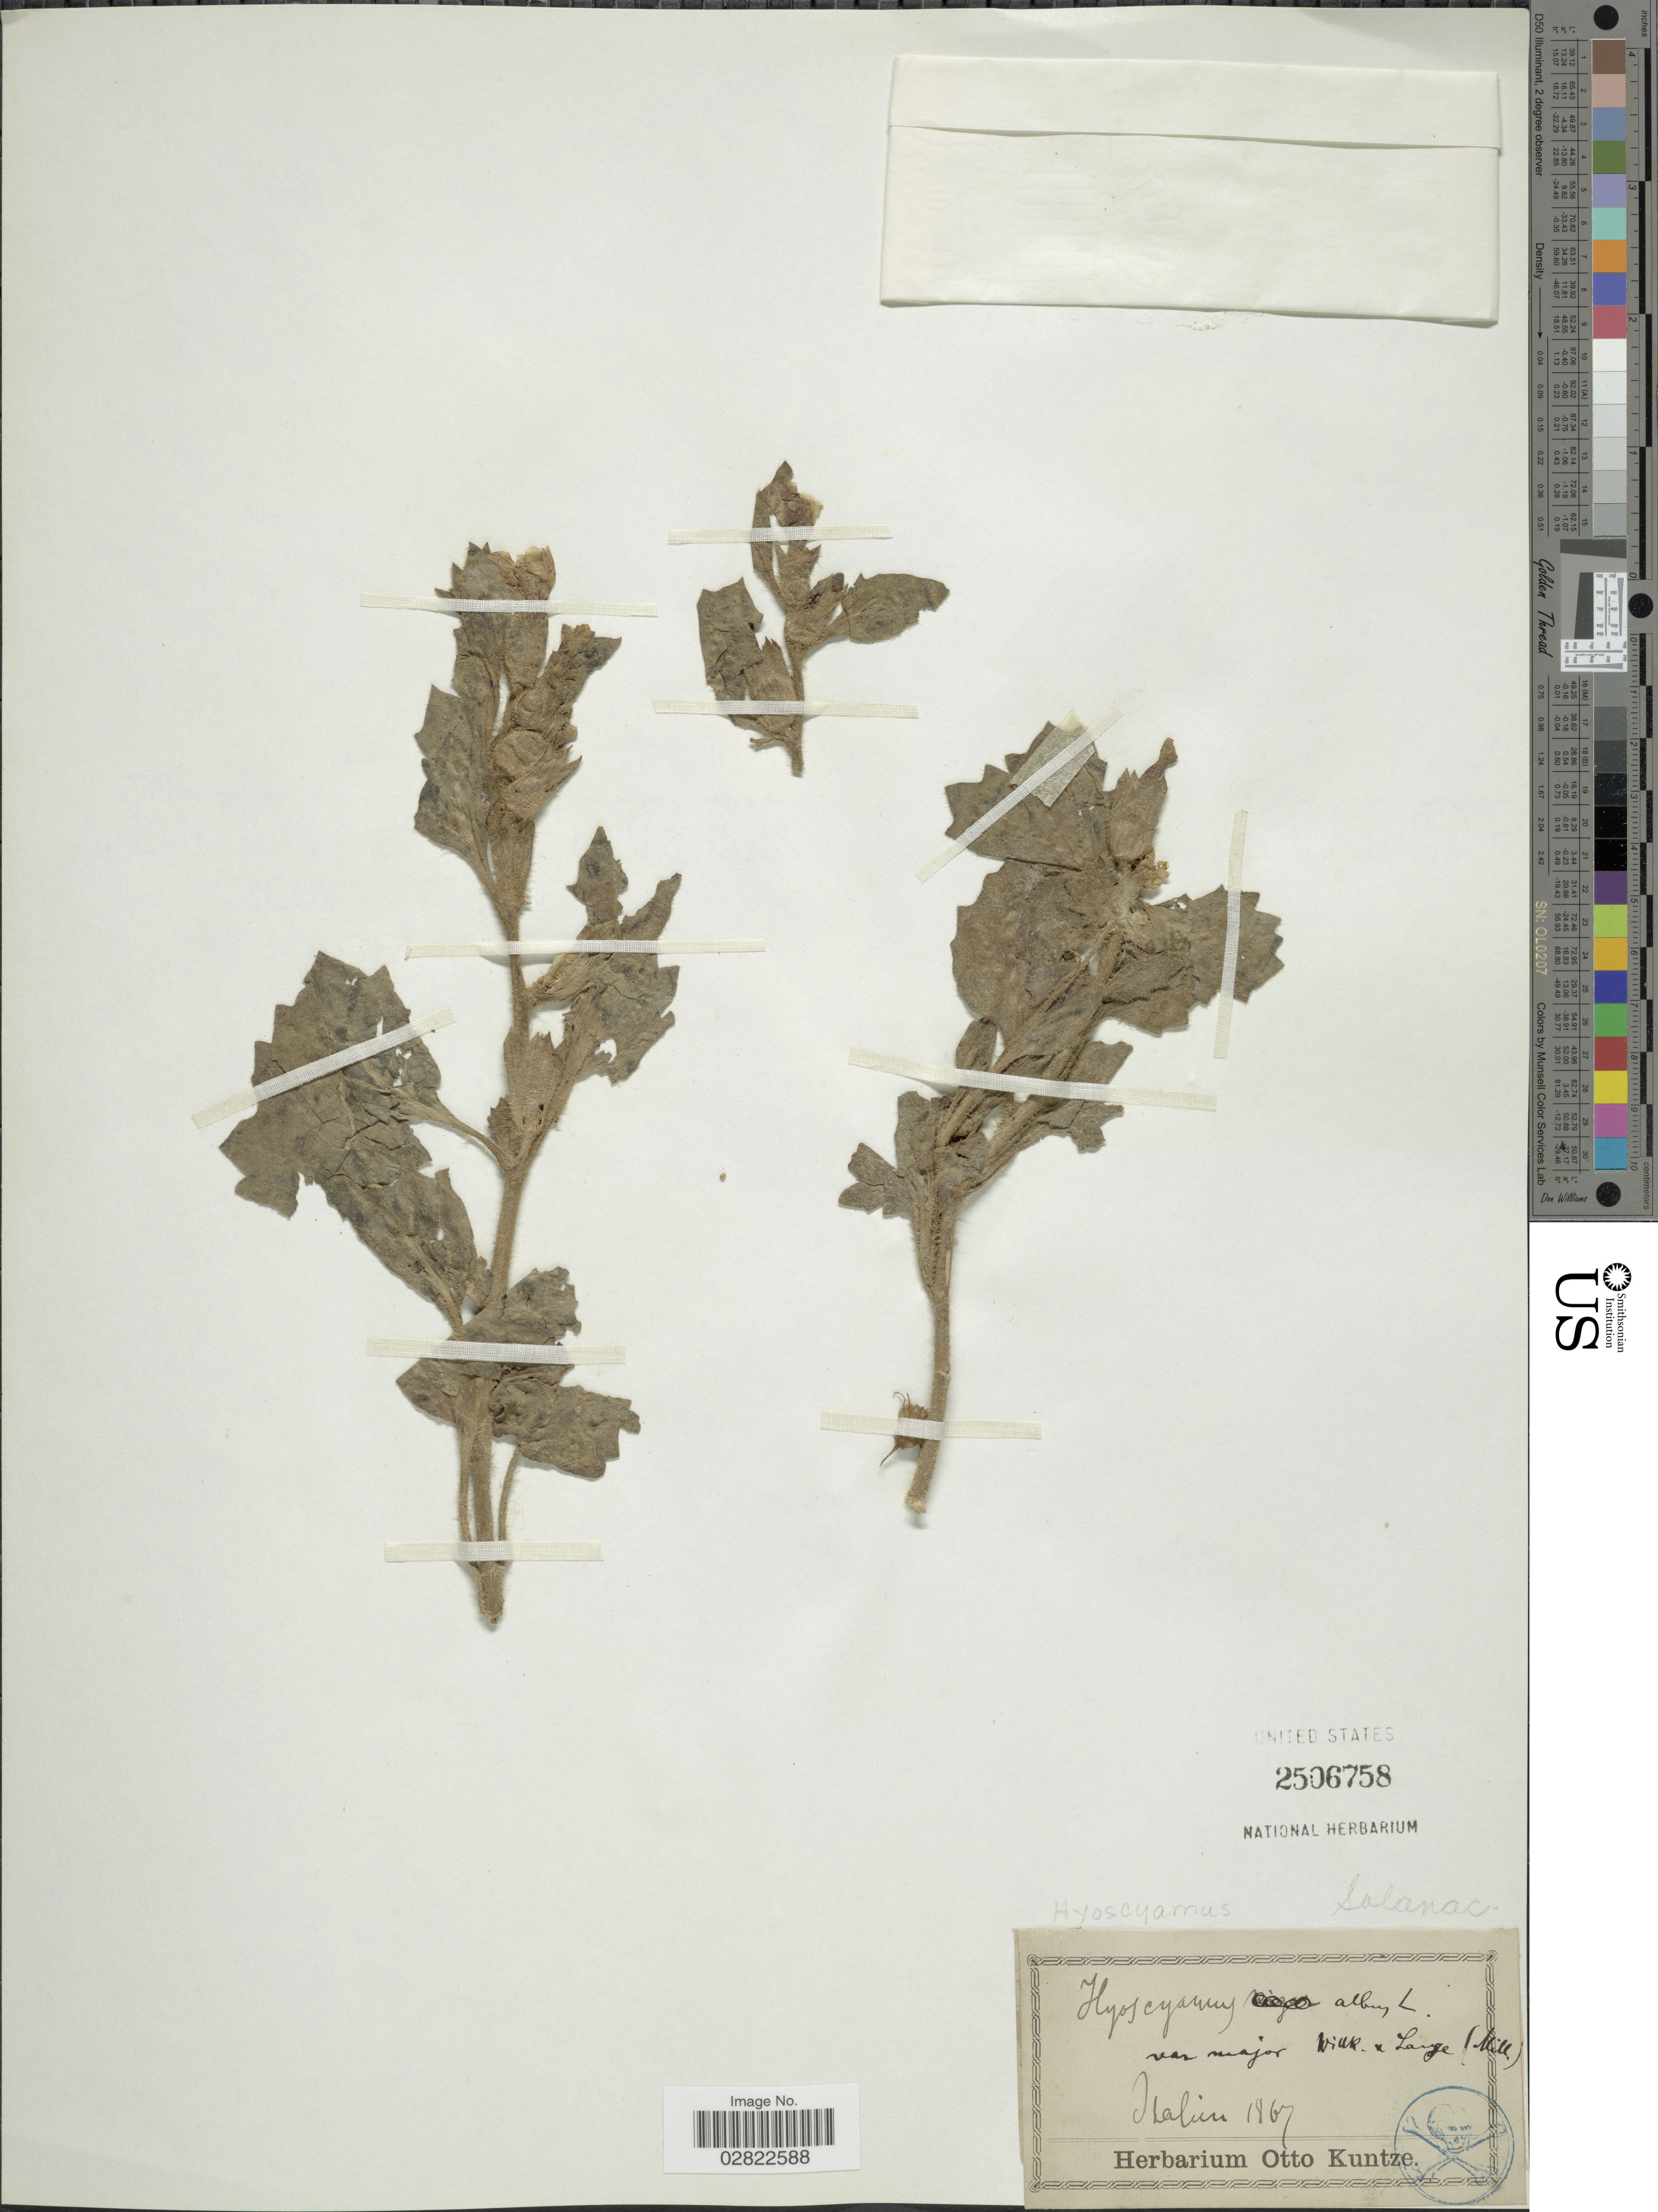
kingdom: Plantae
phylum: Tracheophyta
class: Magnoliopsida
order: Solanales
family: Solanaceae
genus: Hyoscyamus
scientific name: Hyoscyamus albus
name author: L.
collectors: ex Herb. O. Kuntze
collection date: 1867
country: Italy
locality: Italien.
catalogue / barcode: US 2506758